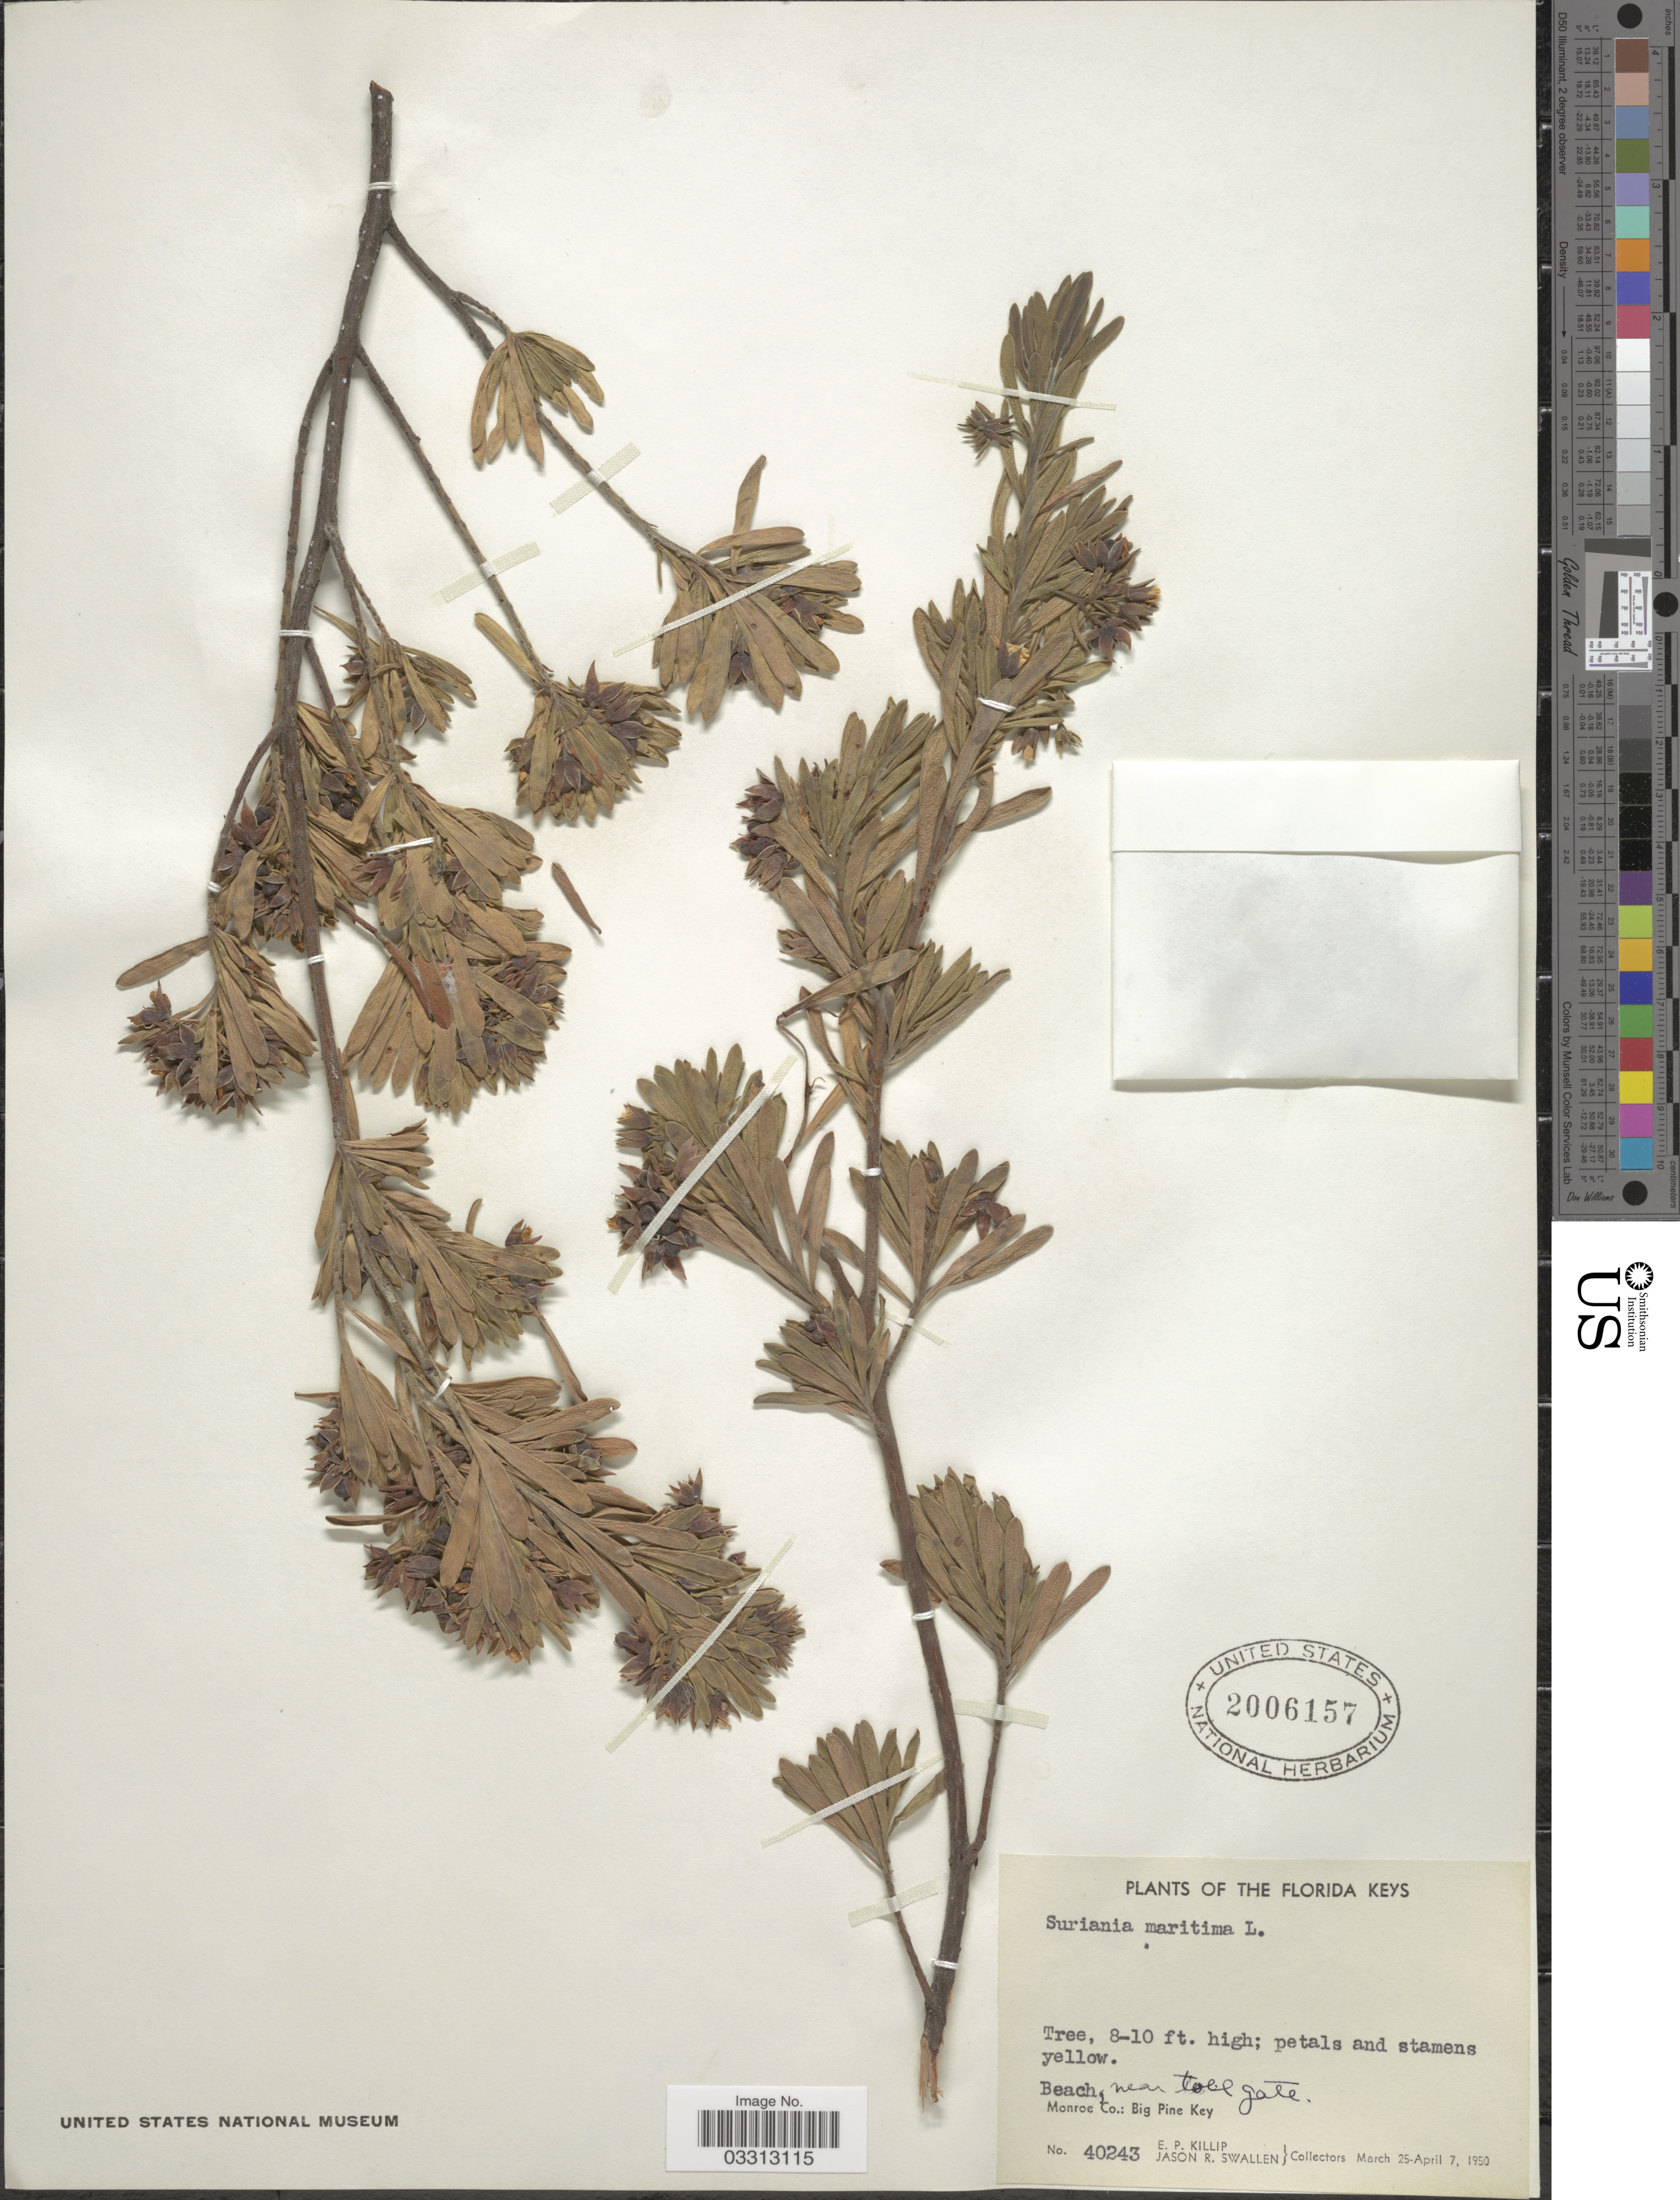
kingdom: Plantae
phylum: Tracheophyta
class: Magnoliopsida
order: Fabales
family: Surianaceae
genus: Suriana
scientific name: Suriana maritima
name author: L.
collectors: E. P. Killip & J. R. Swallen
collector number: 40243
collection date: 1950-03-25/1950-04-07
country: United States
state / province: Florida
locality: The Florida Keys. Beach, near toll gate. Monroe Co.: Big Pine Key.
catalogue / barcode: US 2006157